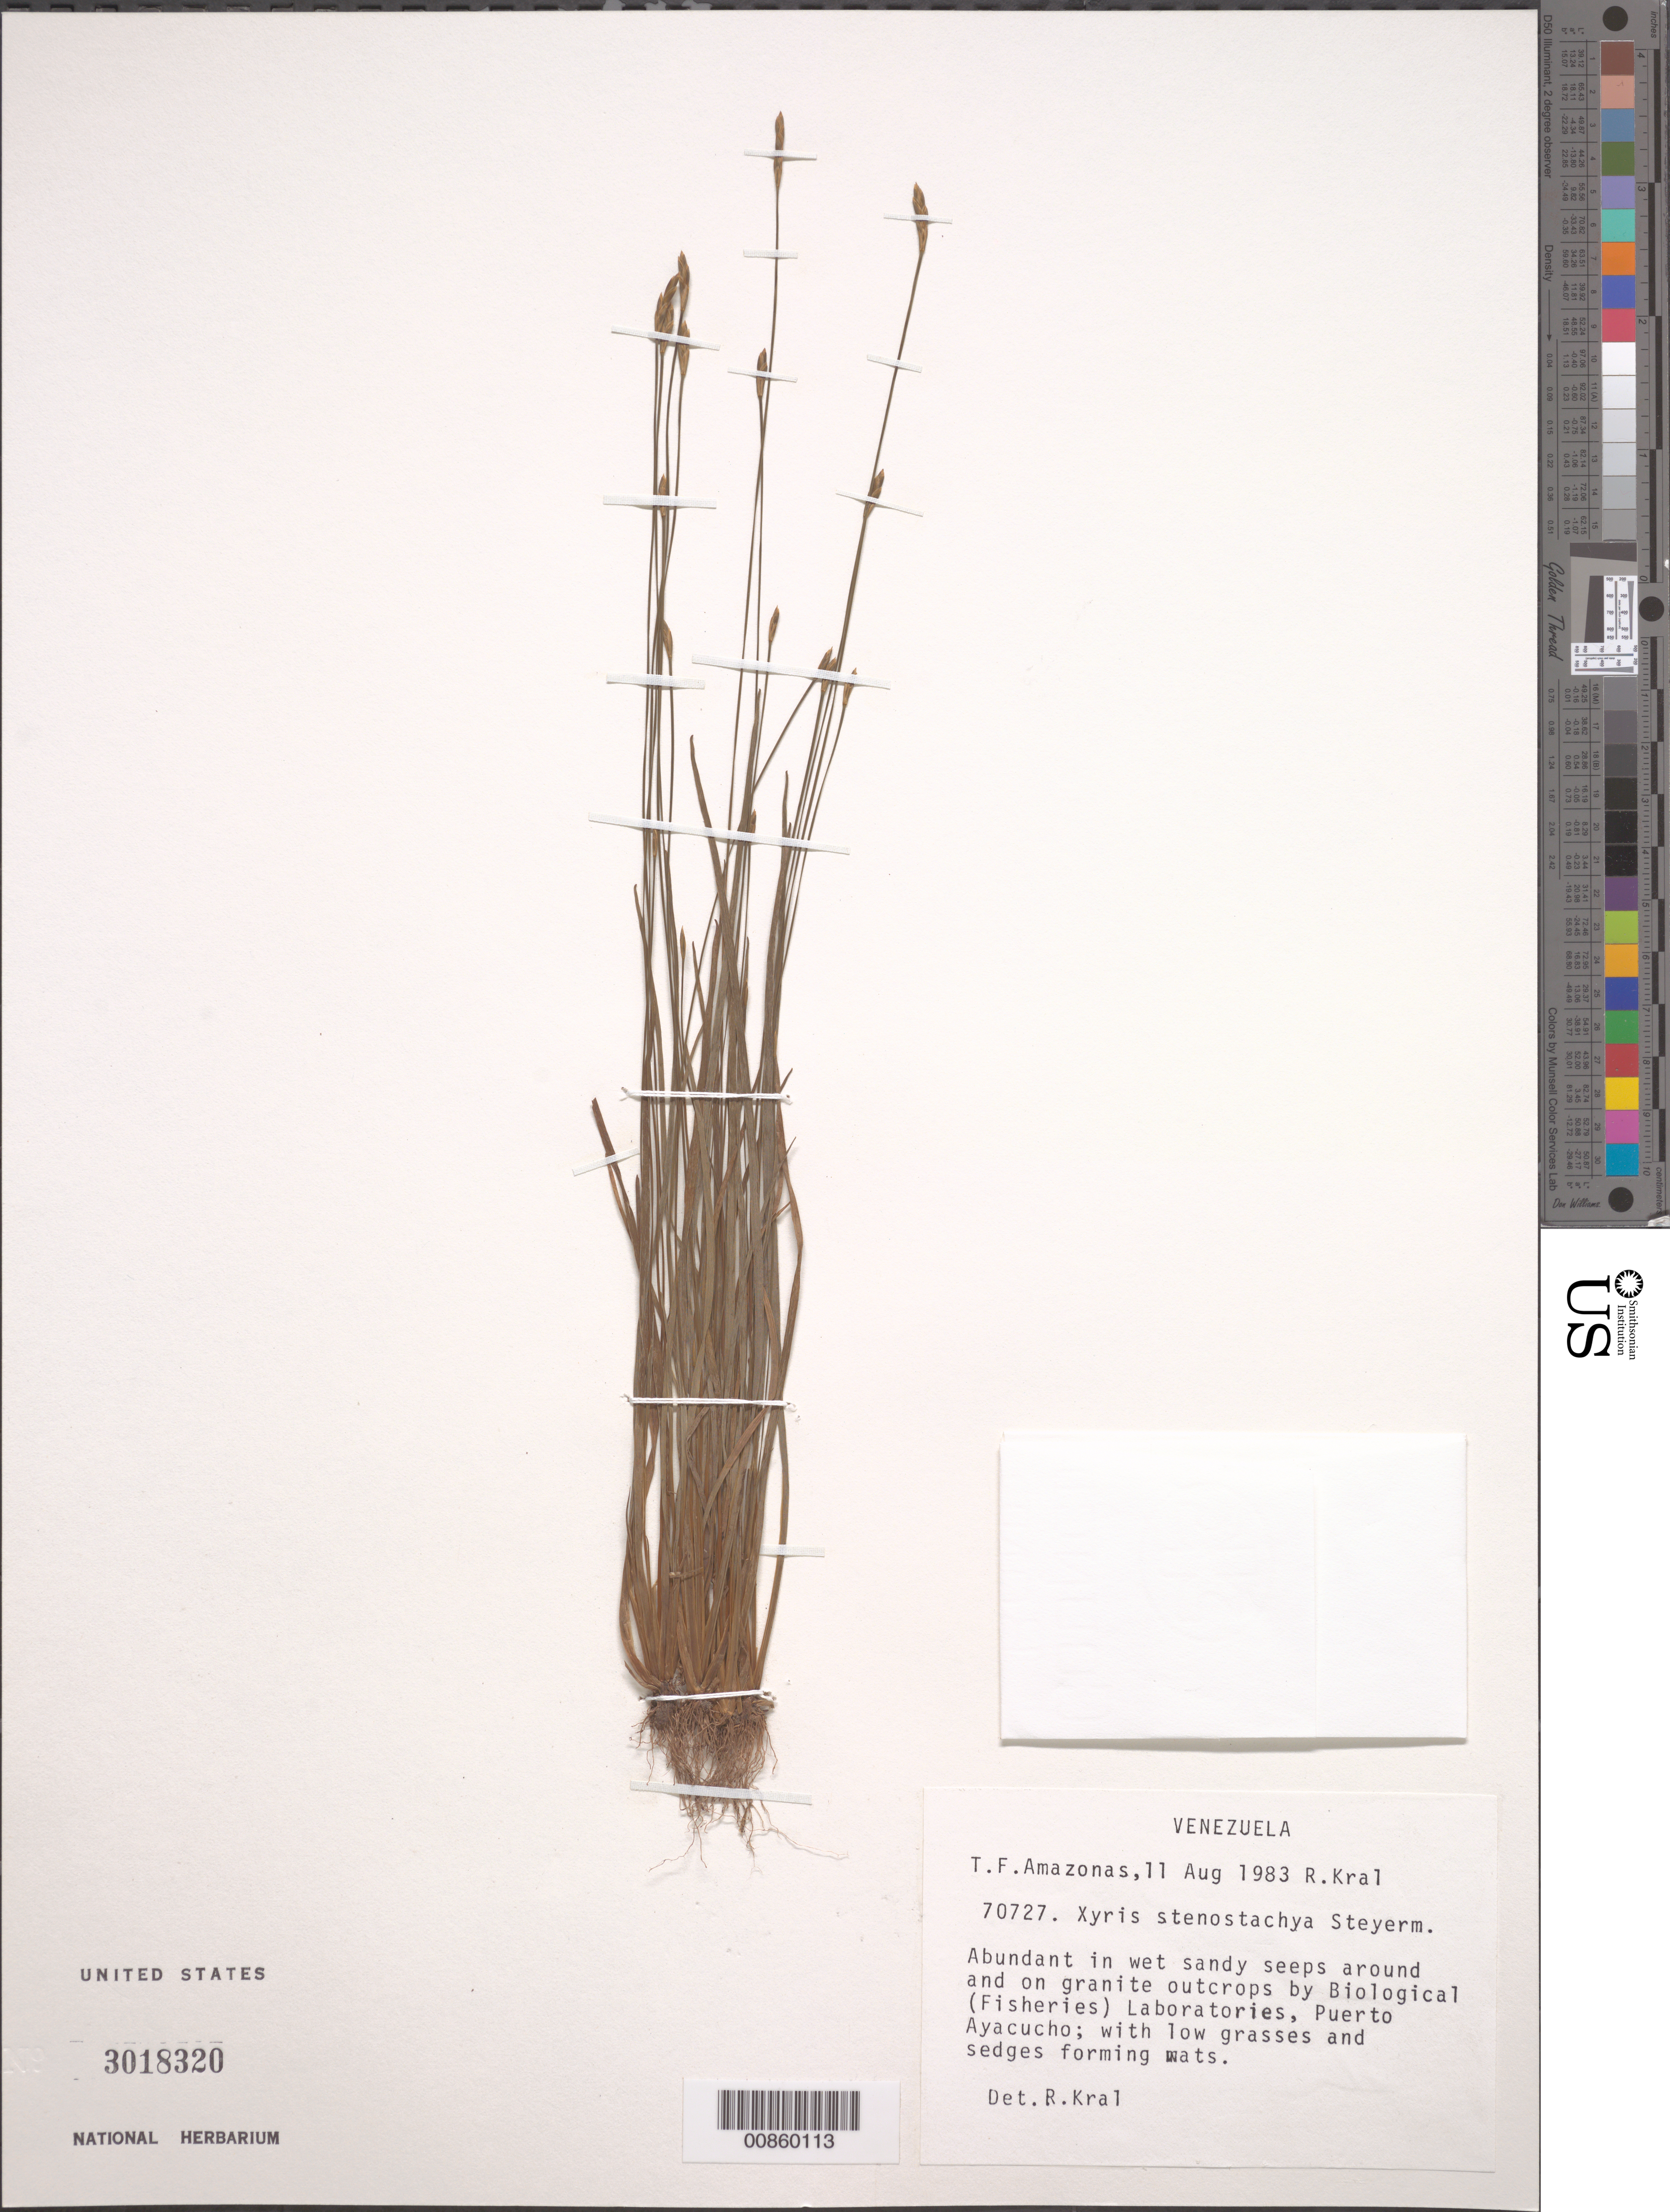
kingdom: Plantae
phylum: Tracheophyta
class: Liliopsida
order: Poales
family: Xyridaceae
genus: Xyris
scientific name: Xyris stenostachya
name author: Steyerm.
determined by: Kral, Robert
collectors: R. Kral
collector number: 70727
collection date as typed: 11-Aug-83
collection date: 1983-08-11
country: Venezuela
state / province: Amazonas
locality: Puerto Ayacucho, Biological (Fisheries) Laboratories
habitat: Wet sandy seeps around and on granite outcrops; with low grasses and sedges.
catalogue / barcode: US 3018320